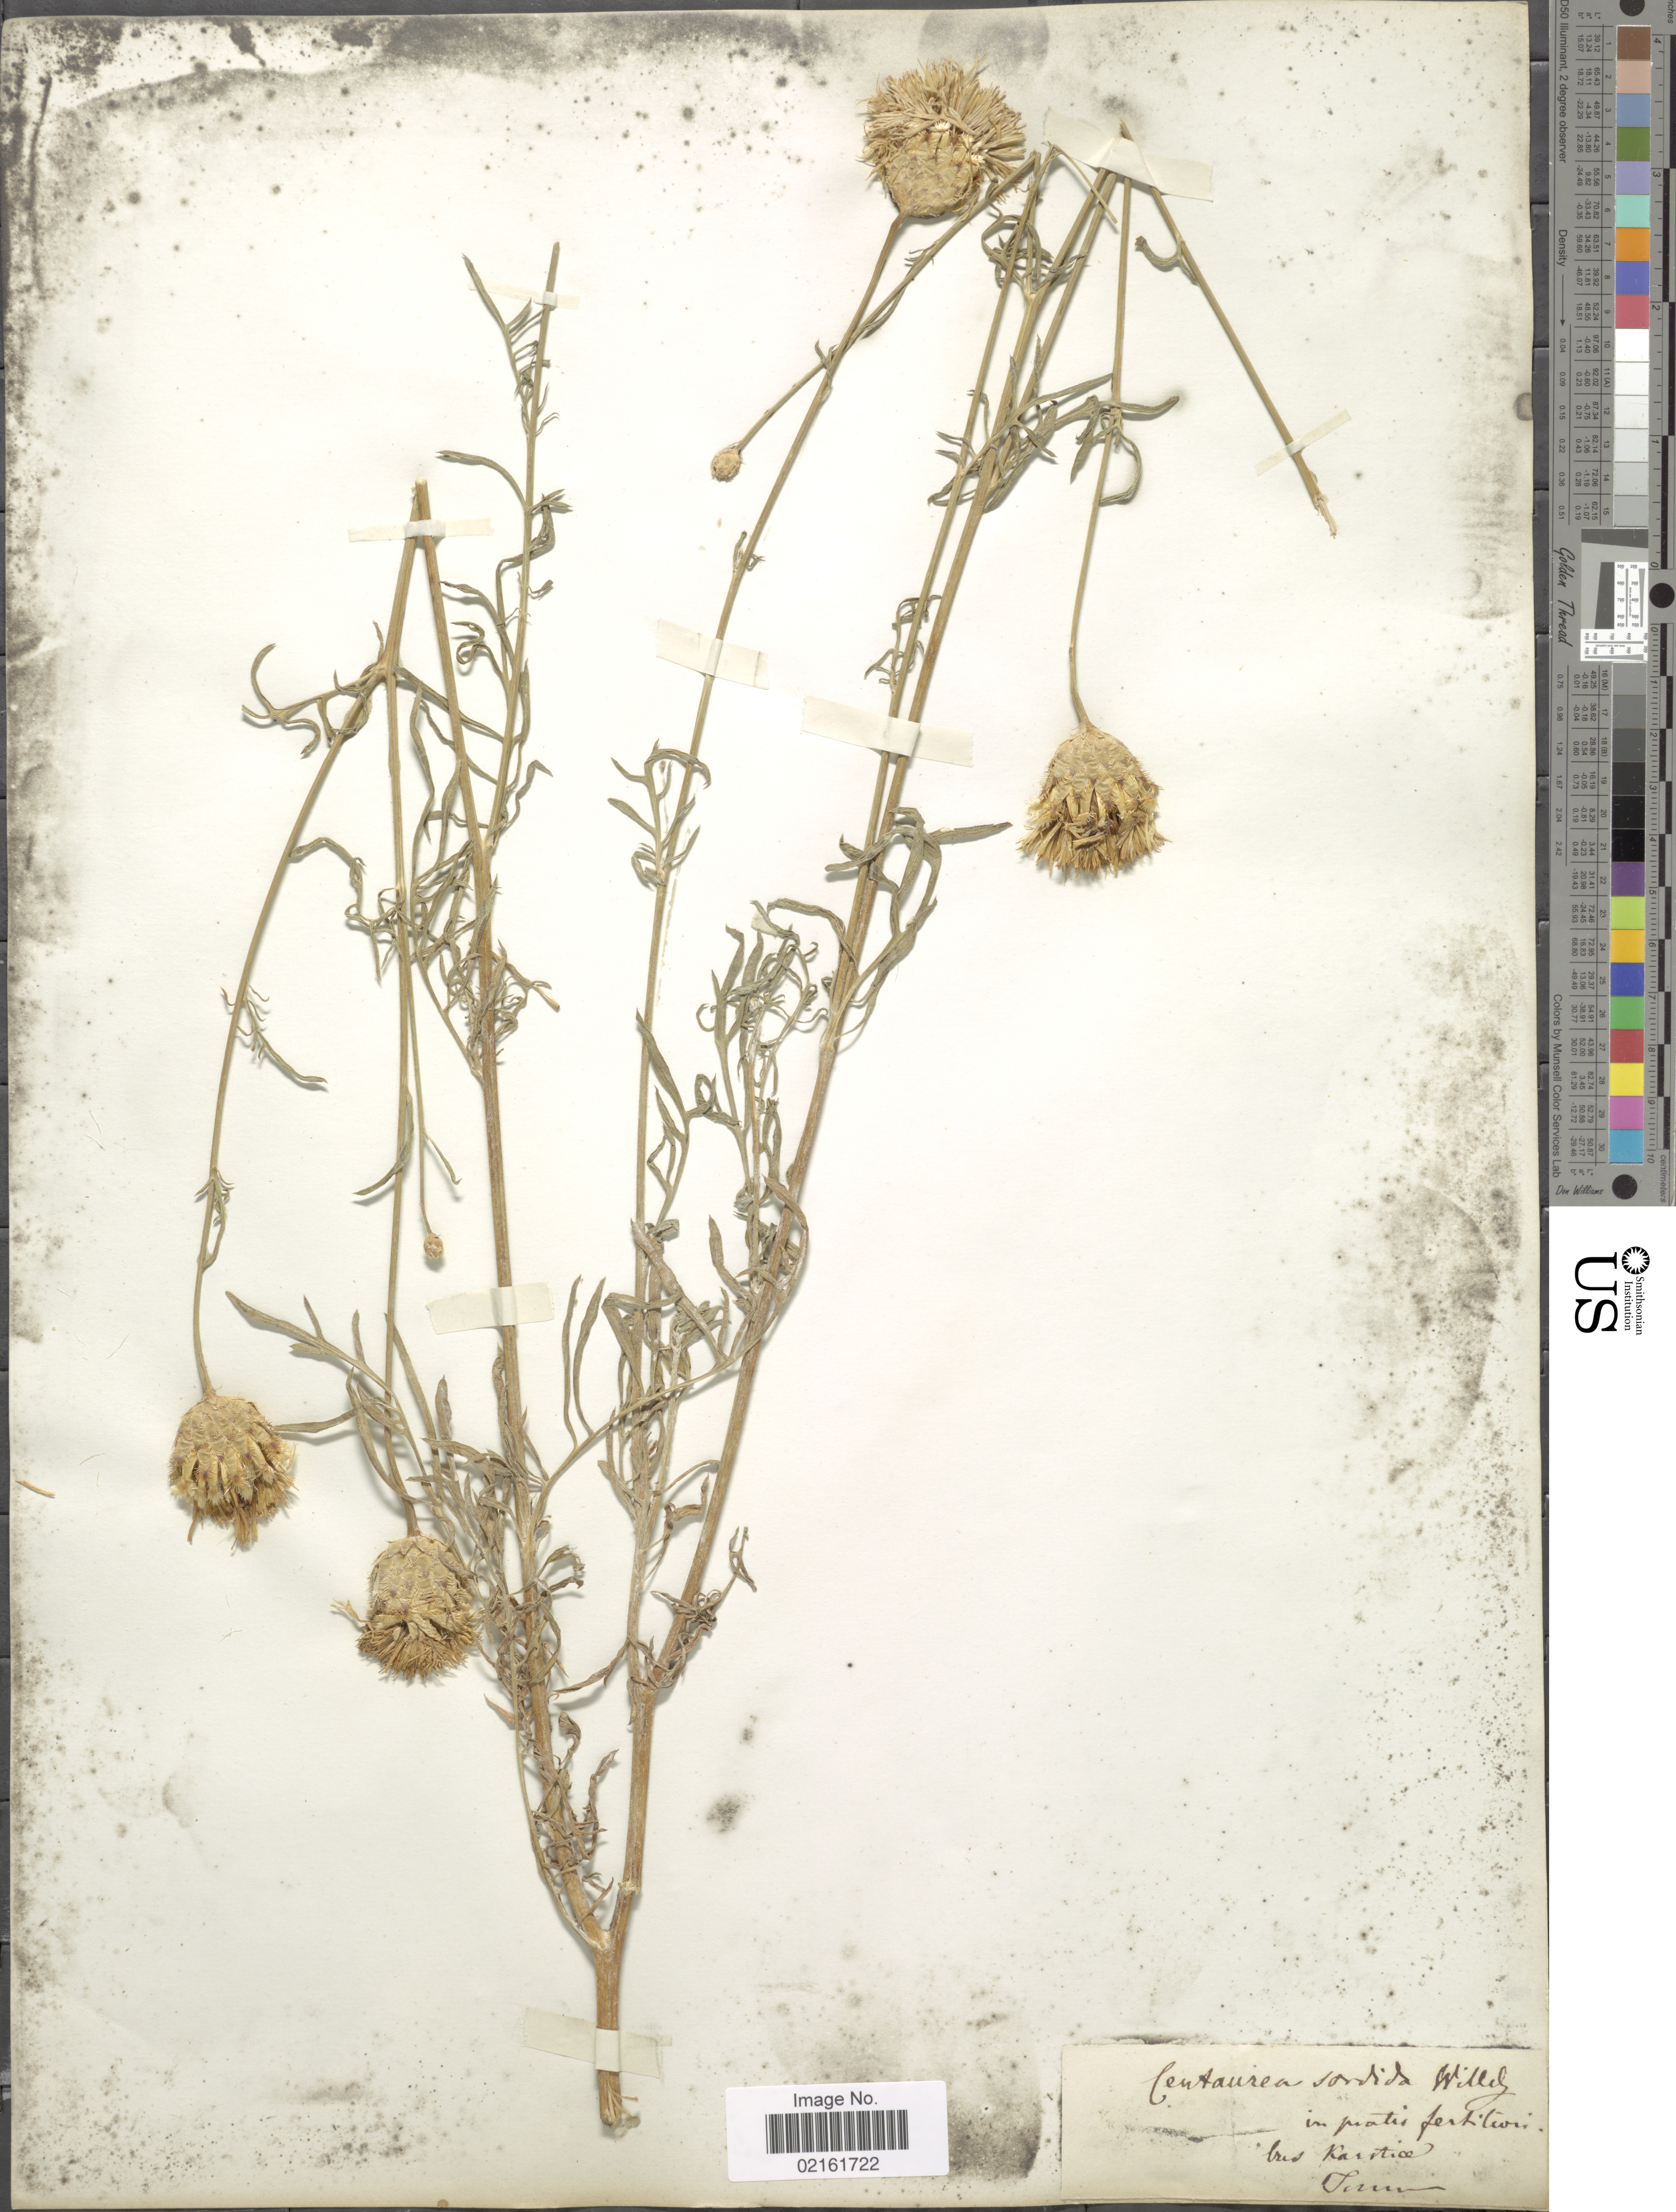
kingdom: Plantae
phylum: Tracheophyta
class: Magnoliopsida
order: Asterales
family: Asteraceae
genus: Cheirolophus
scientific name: Cheirolophus sempervirens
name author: (L.) Pomel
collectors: Temu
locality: In pratis fertiliosi bres Karstice.